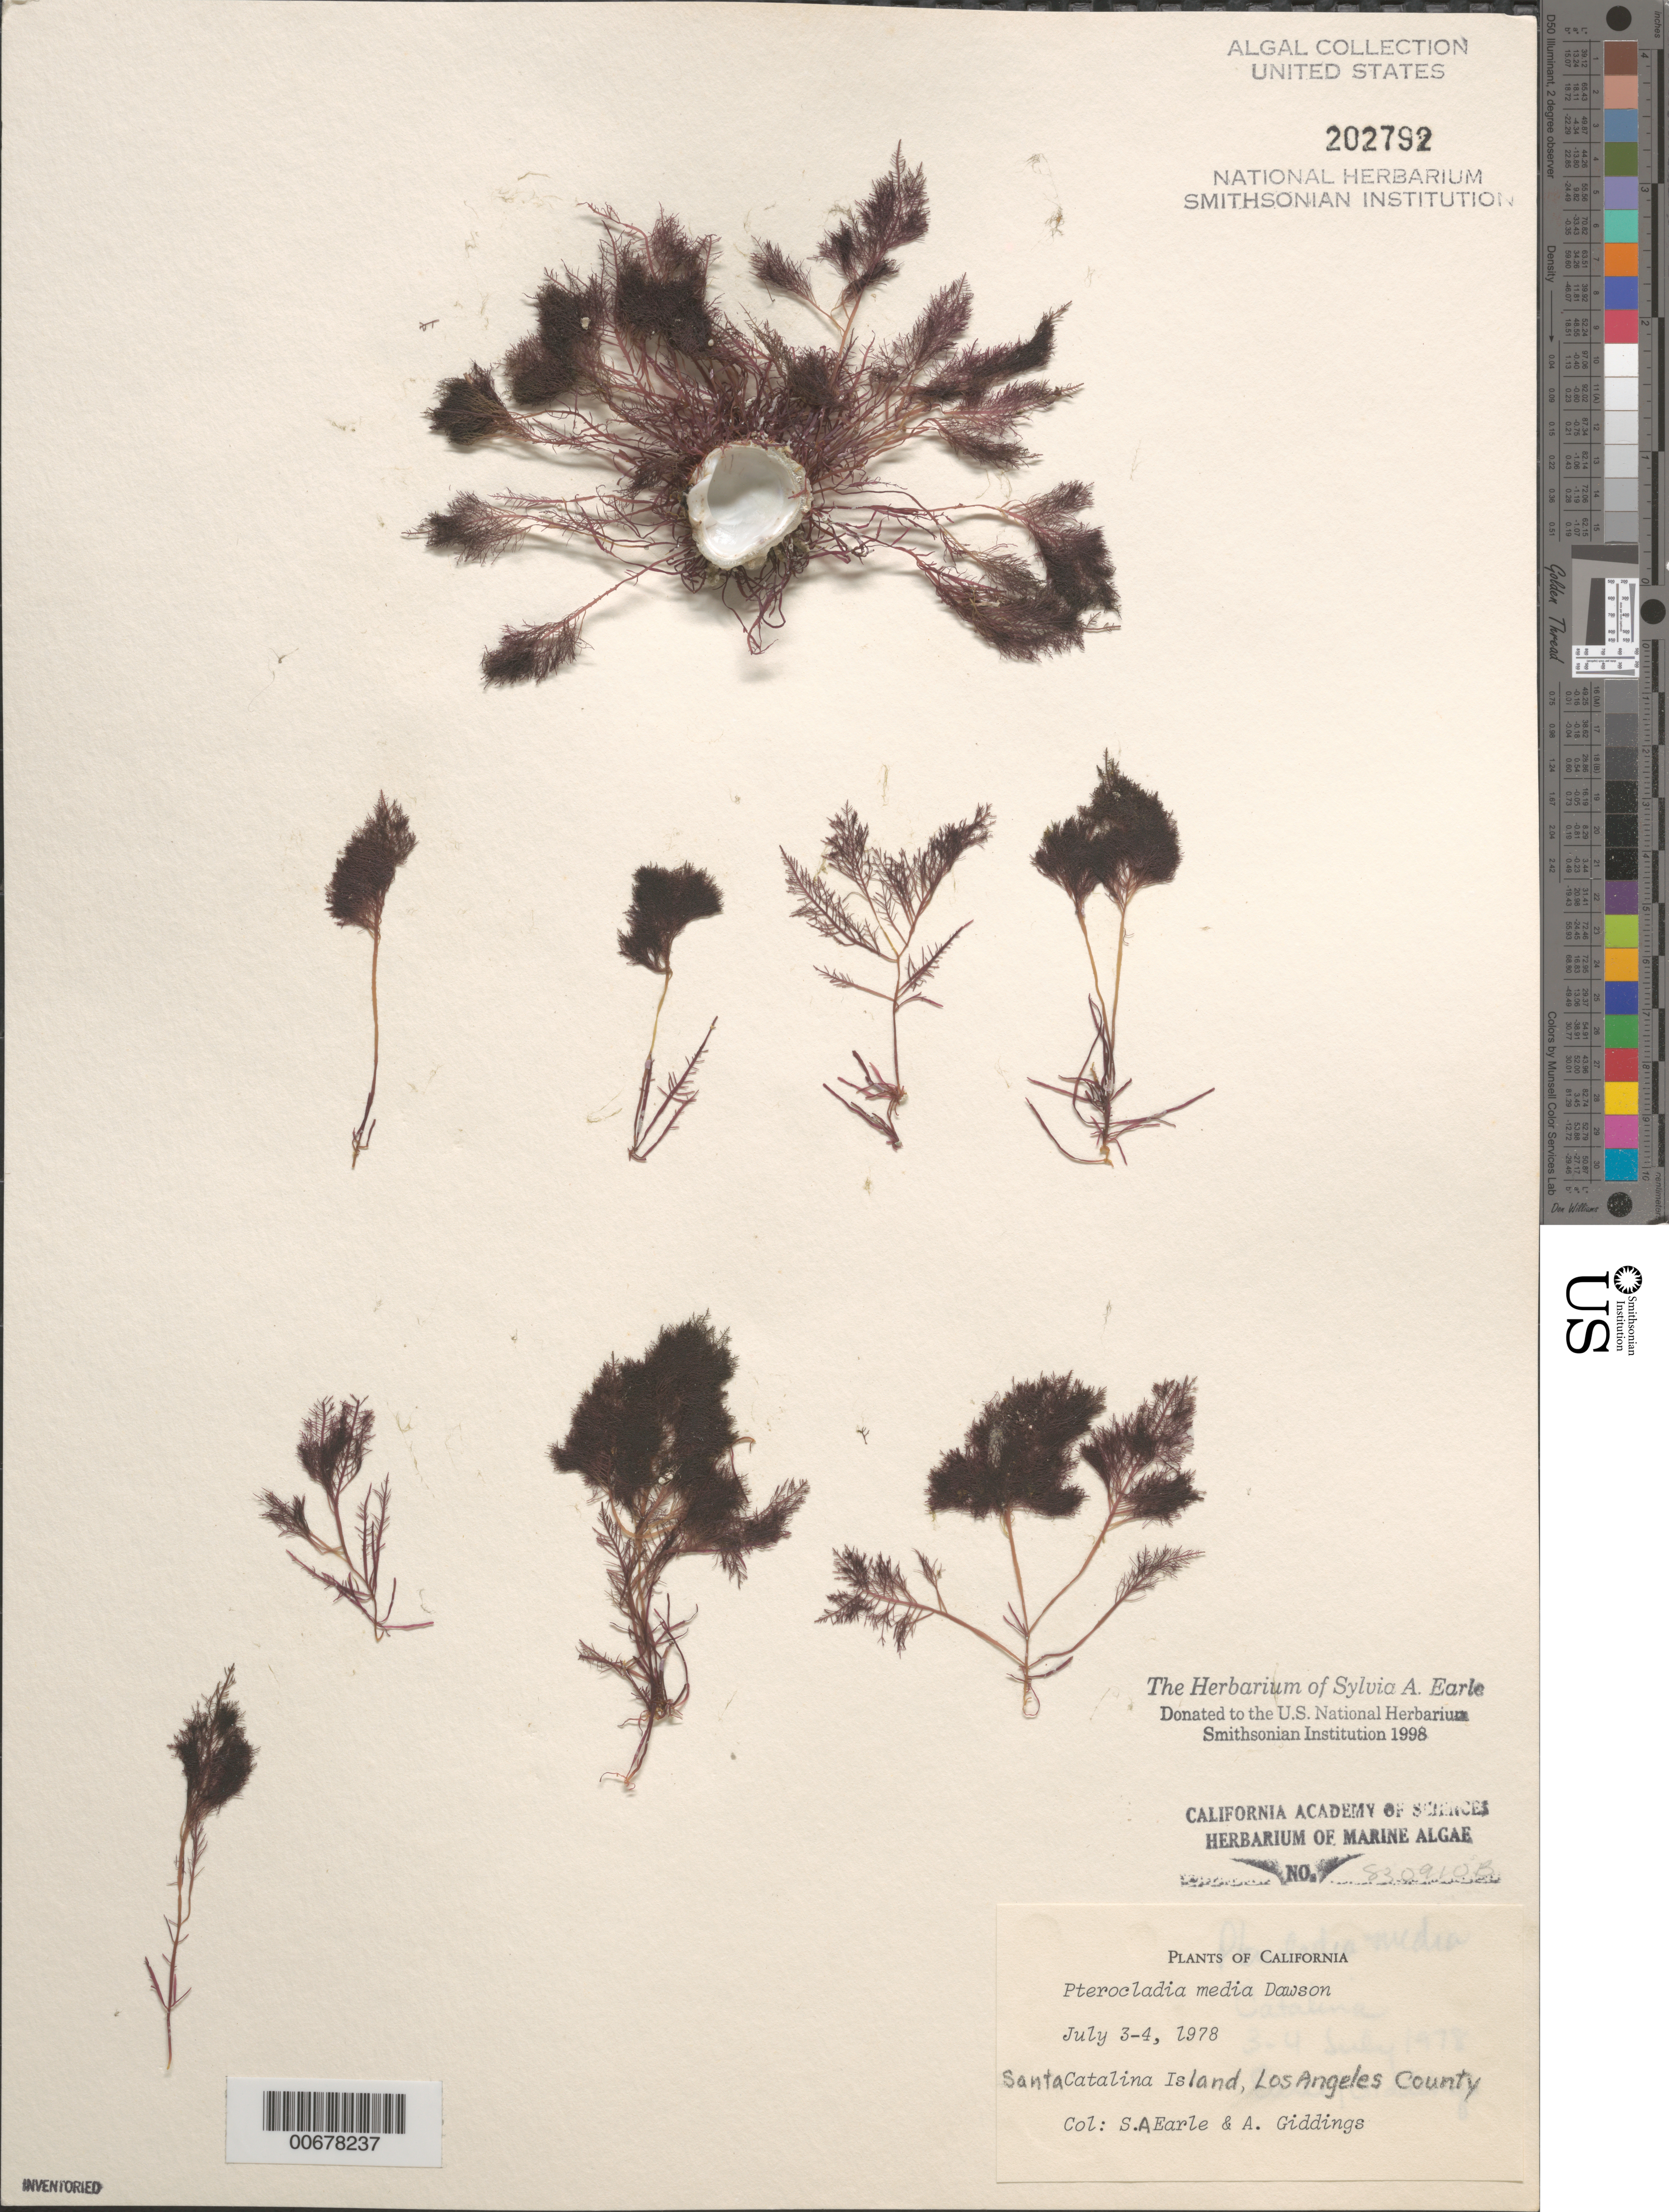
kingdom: Plantae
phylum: Rhodophyta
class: Florideophyceae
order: Gelidiales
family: Pterocladiaceae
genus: Pterocladiella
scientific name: Pterocladiella media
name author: (E.Y. Dawson) G.H. Boo & K.A. Miller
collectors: S. A. Earle & A. Giddings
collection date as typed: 03 Jul 1978 to 04 Jul 1978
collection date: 1978-07-03/1978-07-04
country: United States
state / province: California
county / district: Los Angeles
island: Santa Catalina Island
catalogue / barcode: US 202792